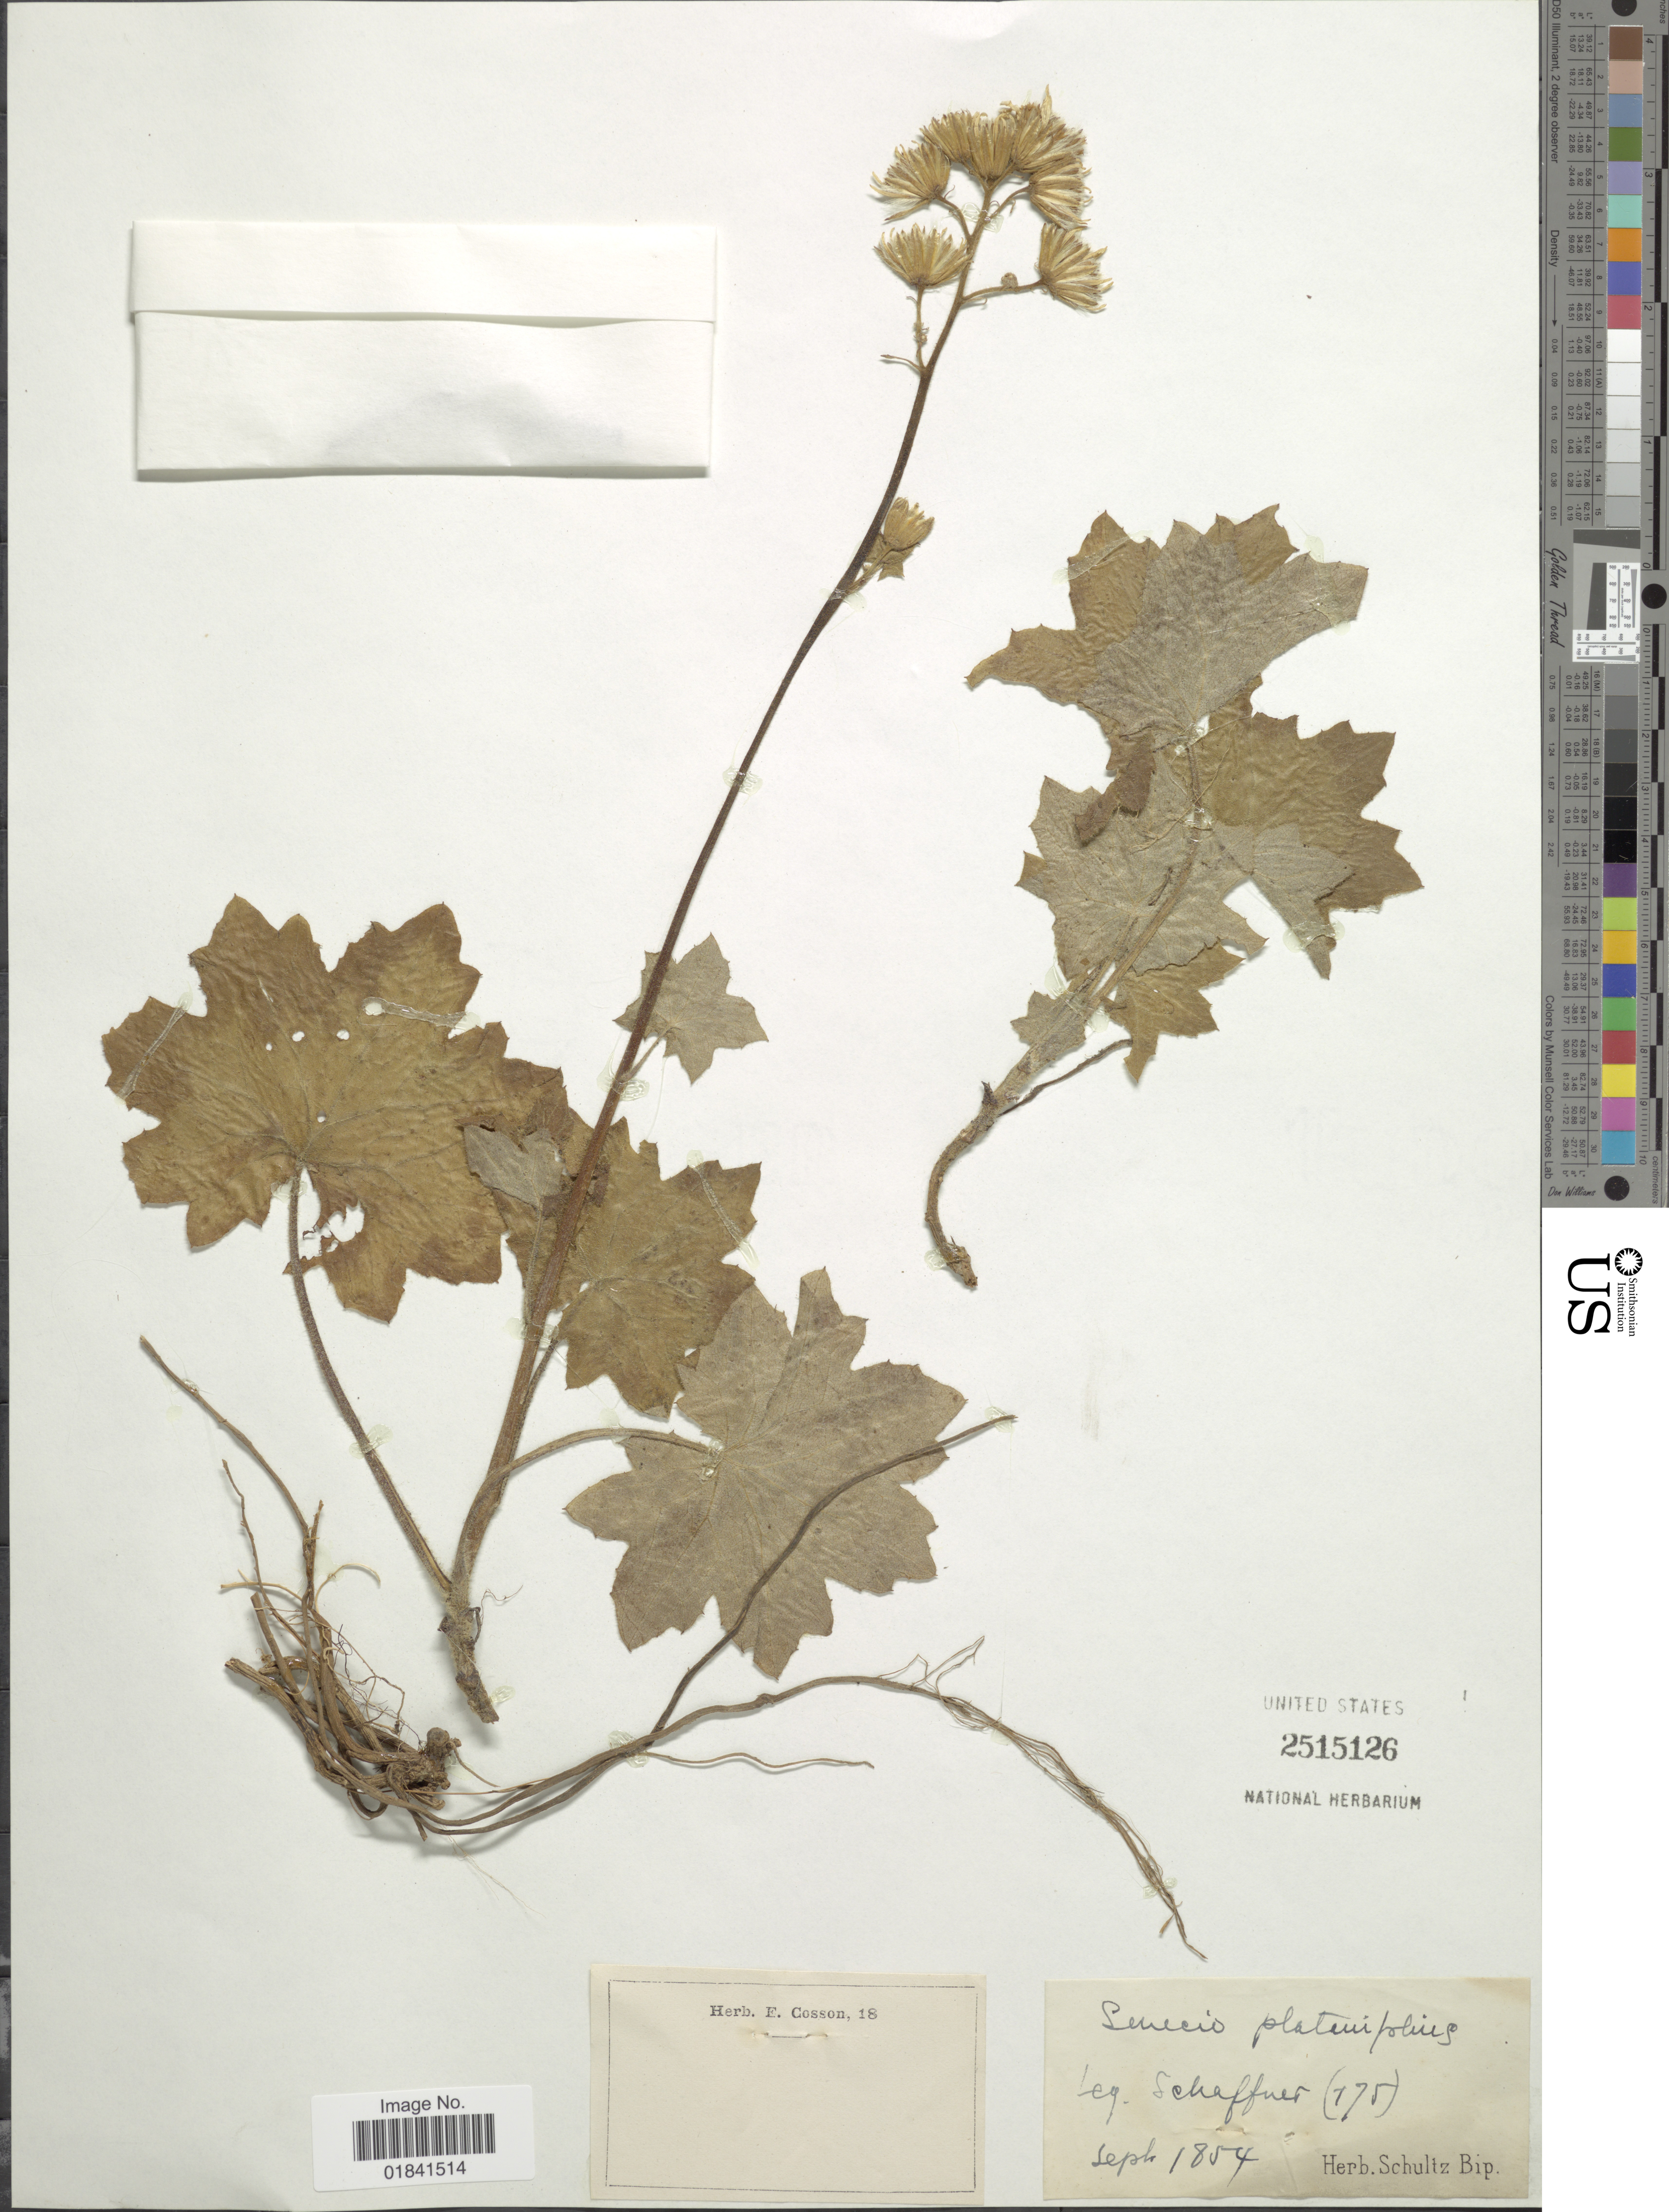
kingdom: Plantae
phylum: Tracheophyta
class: Magnoliopsida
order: Asterales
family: Asteraceae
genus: Senecio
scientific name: Senecio platanifolius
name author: Benth.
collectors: J. G. Schaffner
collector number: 175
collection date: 1854-09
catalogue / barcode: US 2515126